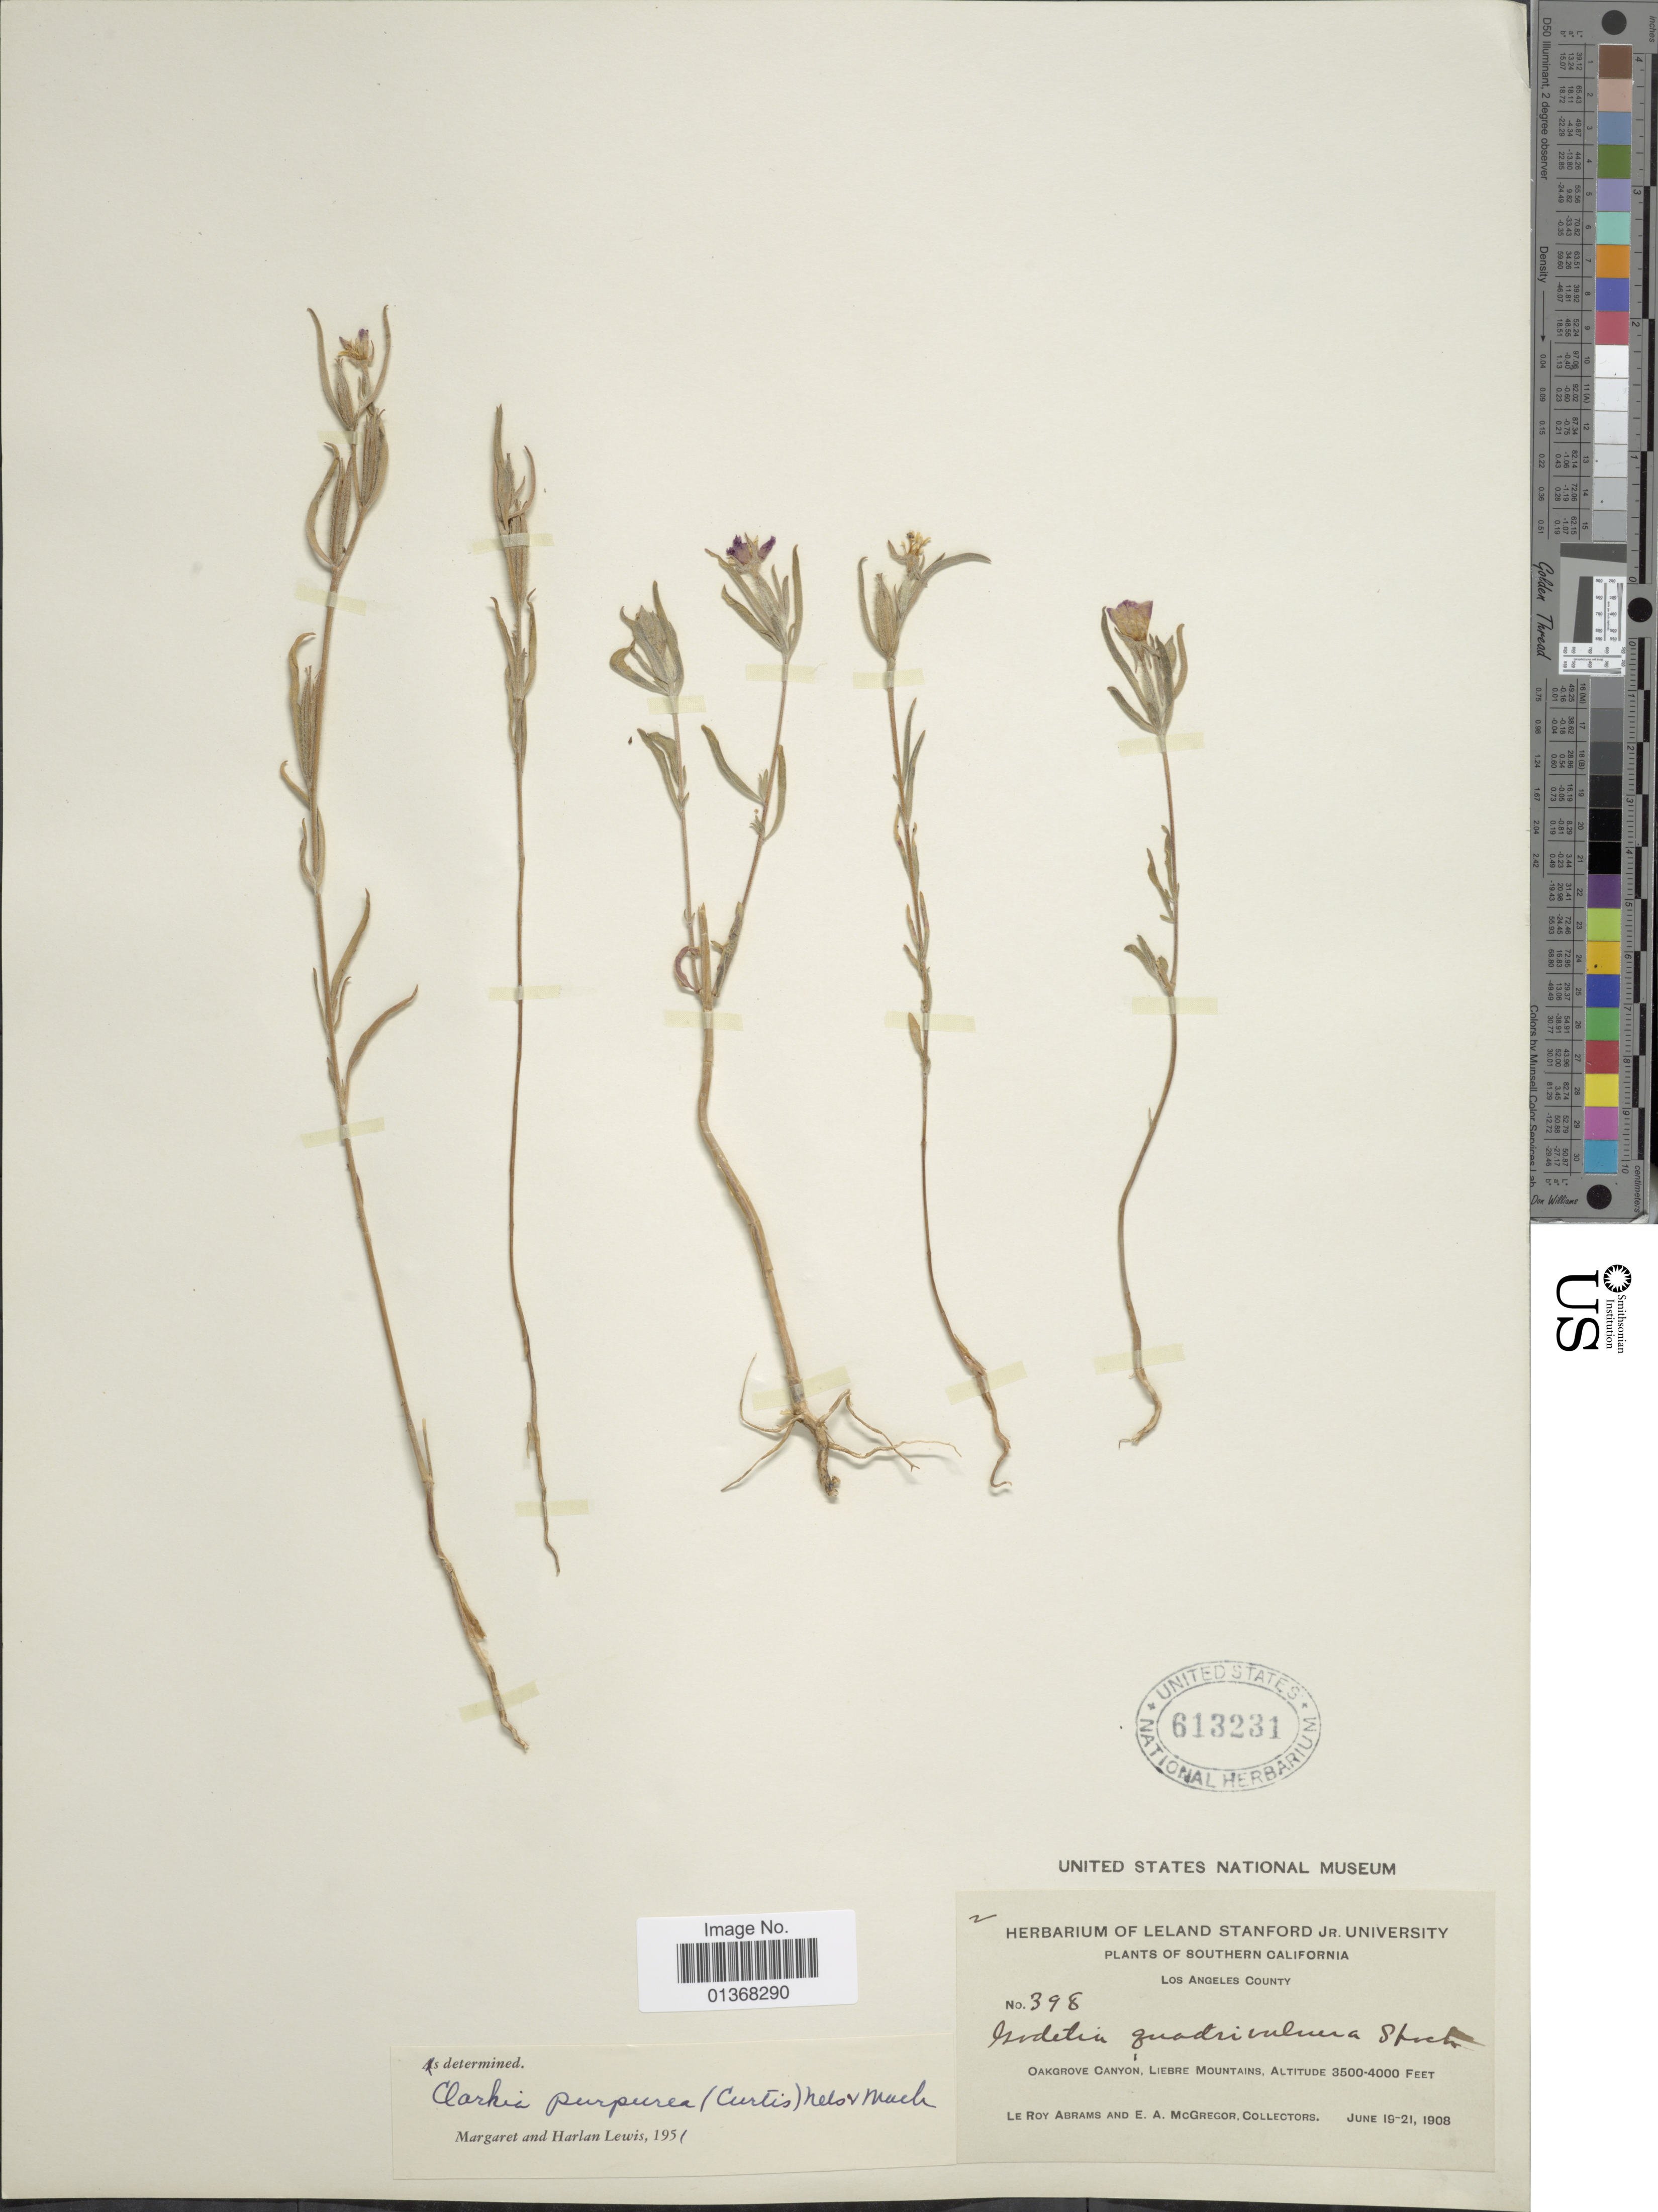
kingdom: Plantae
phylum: Tracheophyta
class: Magnoliopsida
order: Myrtales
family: Onagraceae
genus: Clarkia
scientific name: Clarkia purpurea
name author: (Curtis) A. Nelson & J.F. Macbr.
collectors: L. Abrams & E. A. McGregor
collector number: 398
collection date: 1908-06-19/1908-06-21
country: United States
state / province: California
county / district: Los Angeles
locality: Southern California, Los Angeles County, Oakgrove Canyon, Liebre Mountains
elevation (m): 1067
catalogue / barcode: US 613231